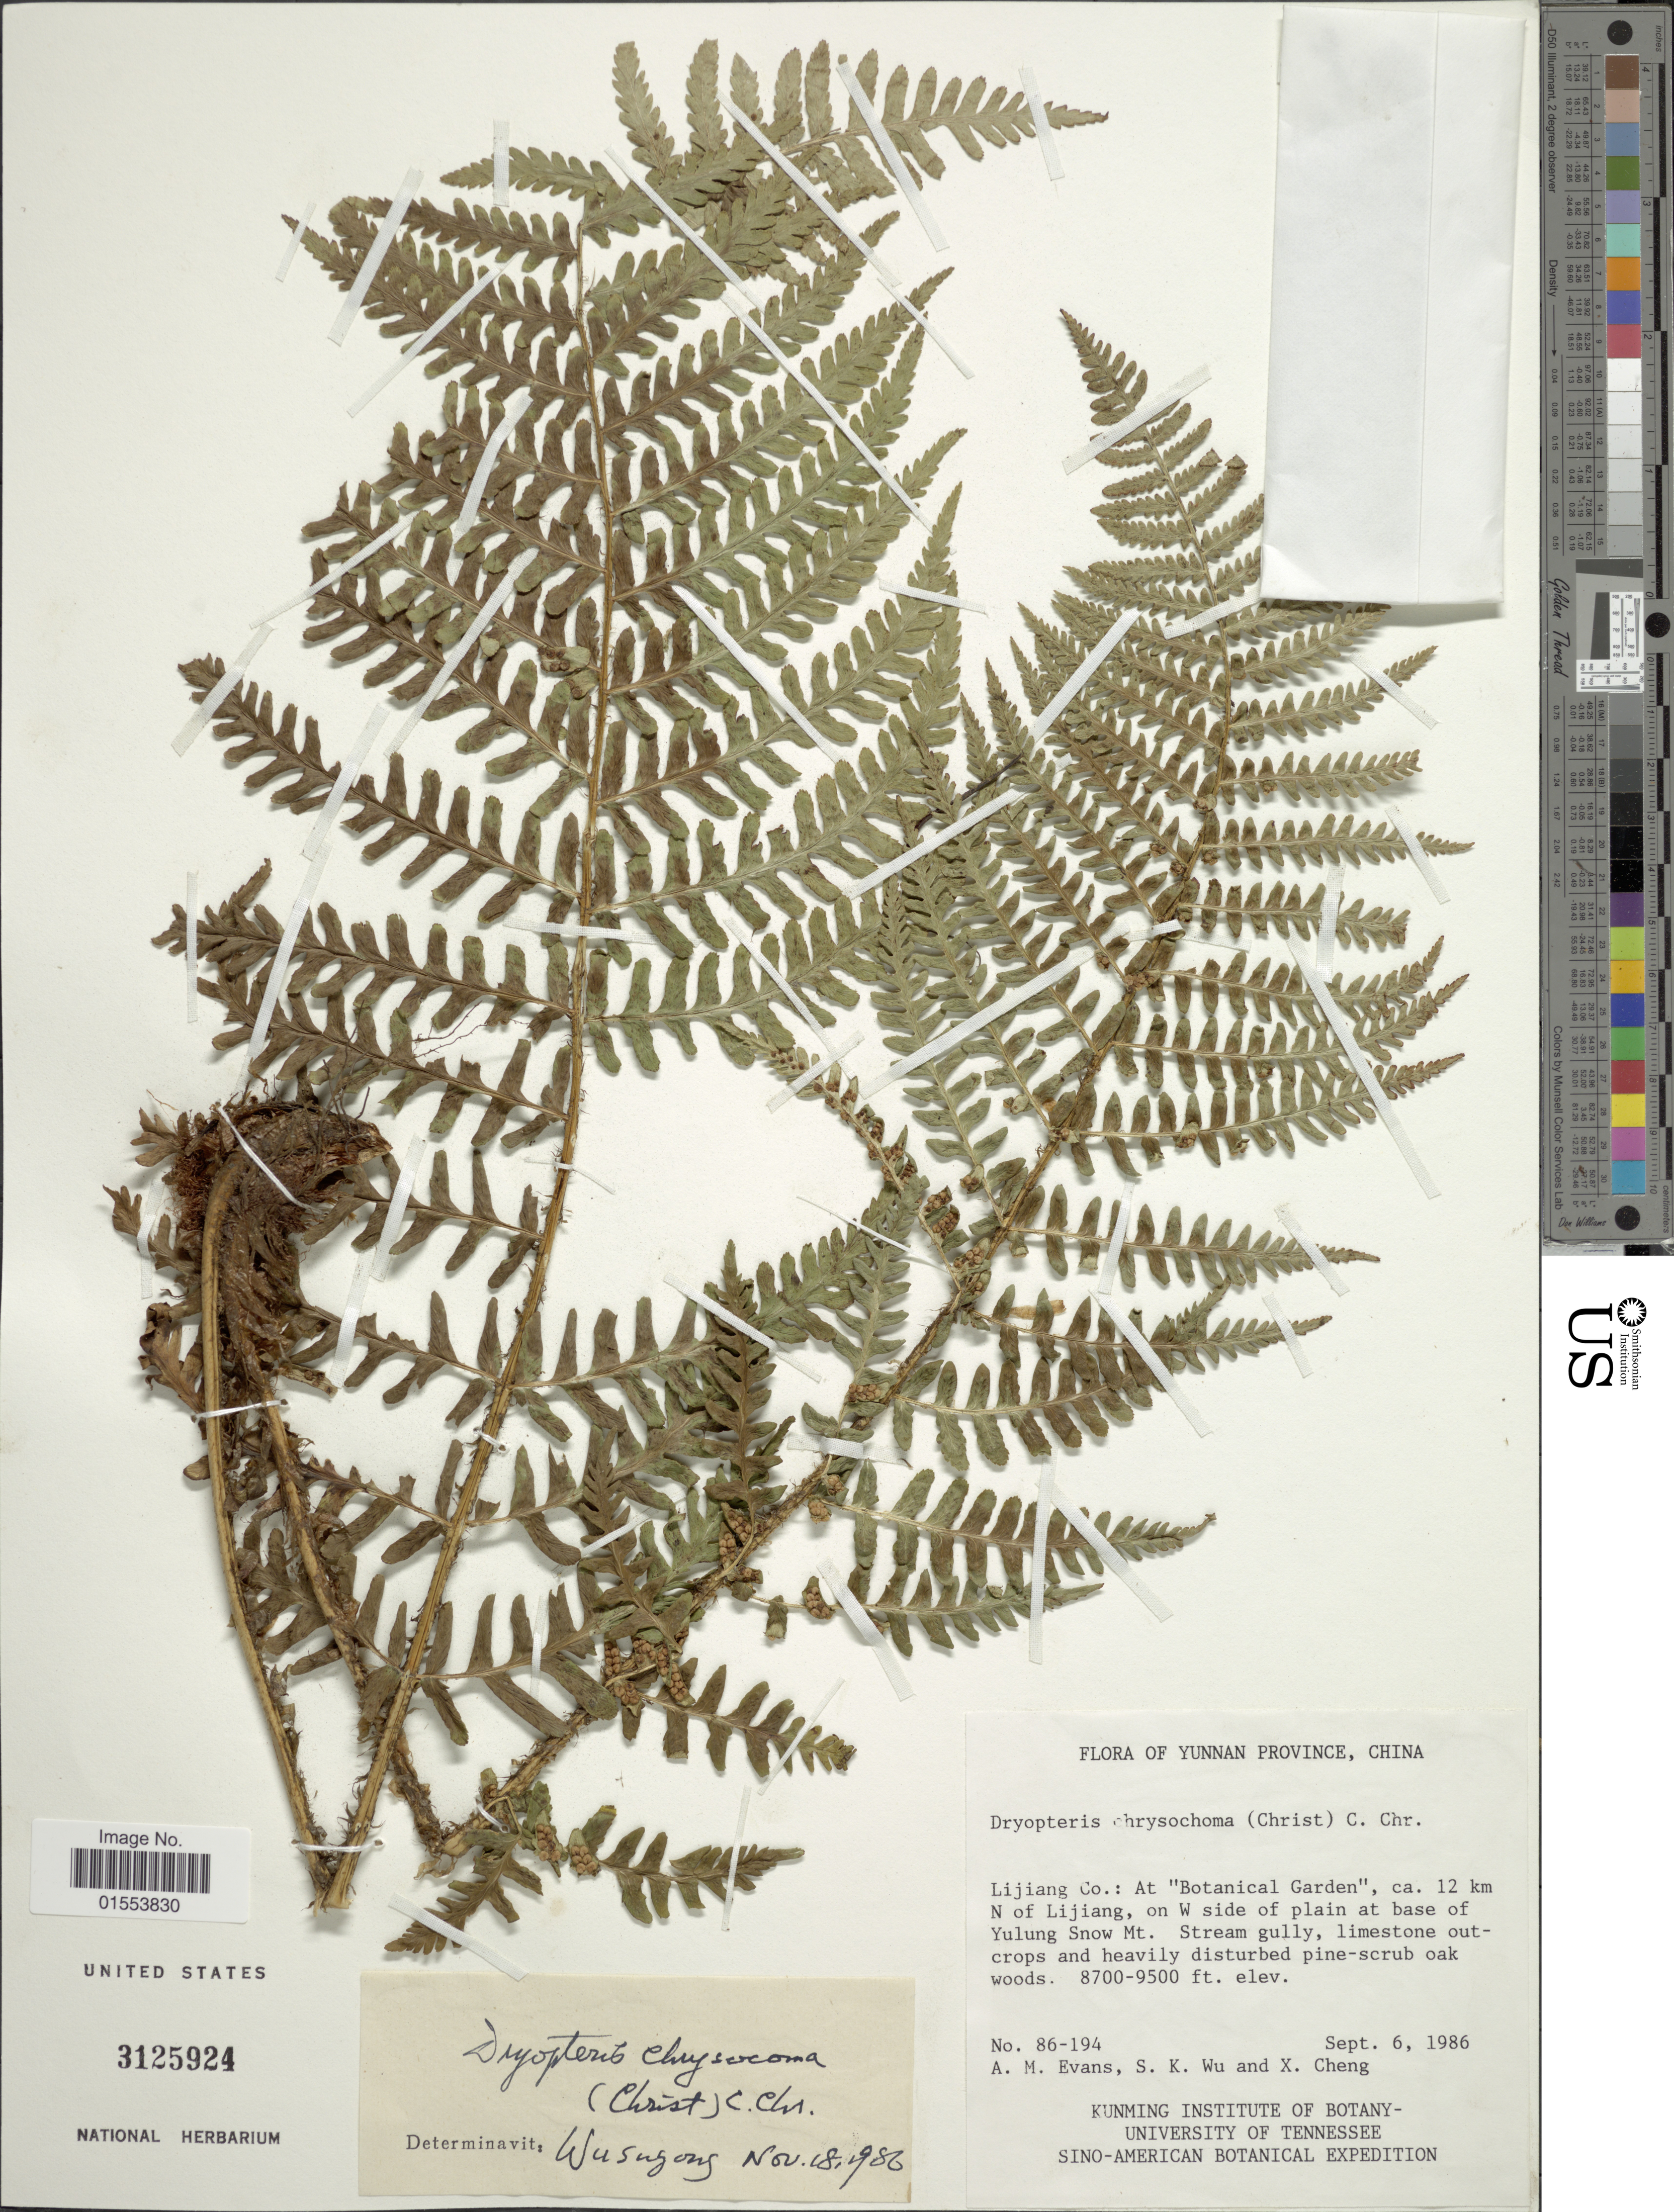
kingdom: Plantae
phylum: Tracheophyta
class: Polypodiopsida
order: Polypodiales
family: Dryopteridaceae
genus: Dryopteris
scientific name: Dryopteris chrysocoma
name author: (Christ) C. Chr.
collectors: A. M. Evans, S. K. Wu & X. Cheng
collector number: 86-194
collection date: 1986-09-06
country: China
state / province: Yunnan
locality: Yunnan Province, China, Lijiang Co,: At "Botanical Garden", ca. 12 km N of Lijiang, on W of plain ar base of Yulung Snow Mt.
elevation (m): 2652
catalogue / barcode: US 3125924